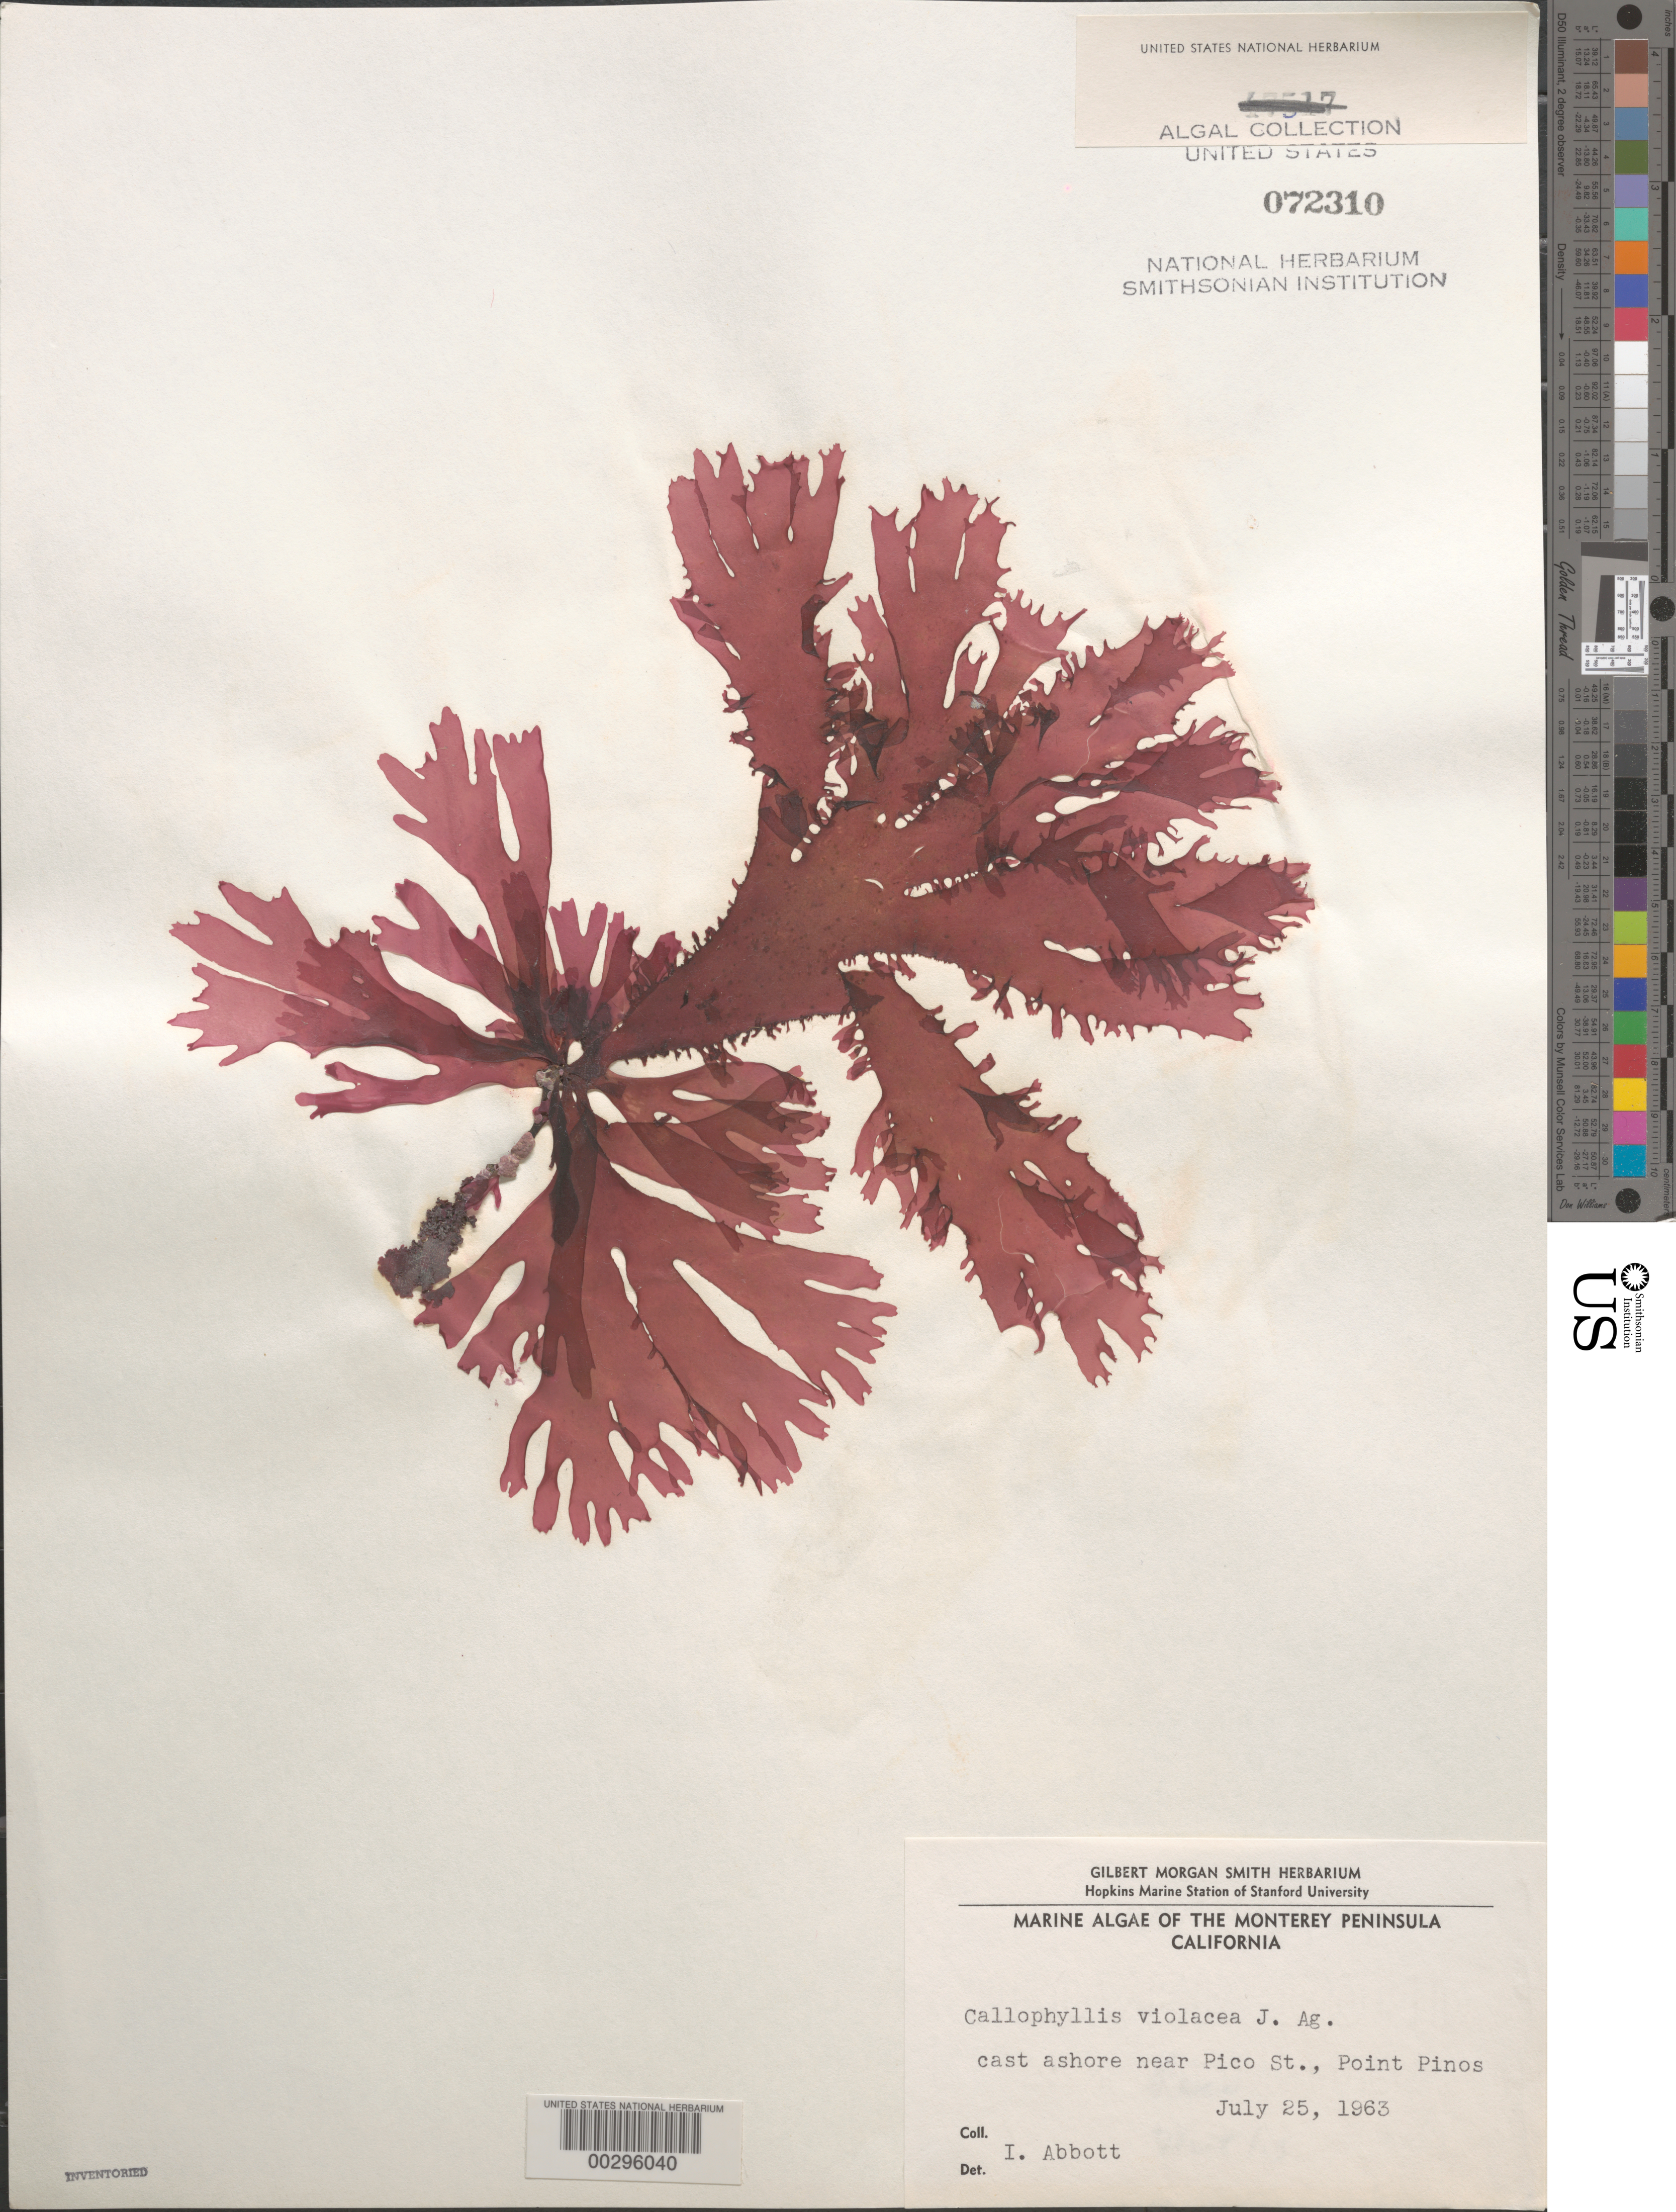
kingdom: Plantae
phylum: Rhodophyta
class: Florideophyceae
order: Gigartinales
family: Kallymeniaceae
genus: Callophyllis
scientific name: Callophyllis violacea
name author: J. Agardh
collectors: I. A. Abbott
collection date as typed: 25 Jul 1963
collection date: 1963-07-25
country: United States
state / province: California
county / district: Monterey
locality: Point Pinos, near Pico Street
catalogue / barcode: US 72310